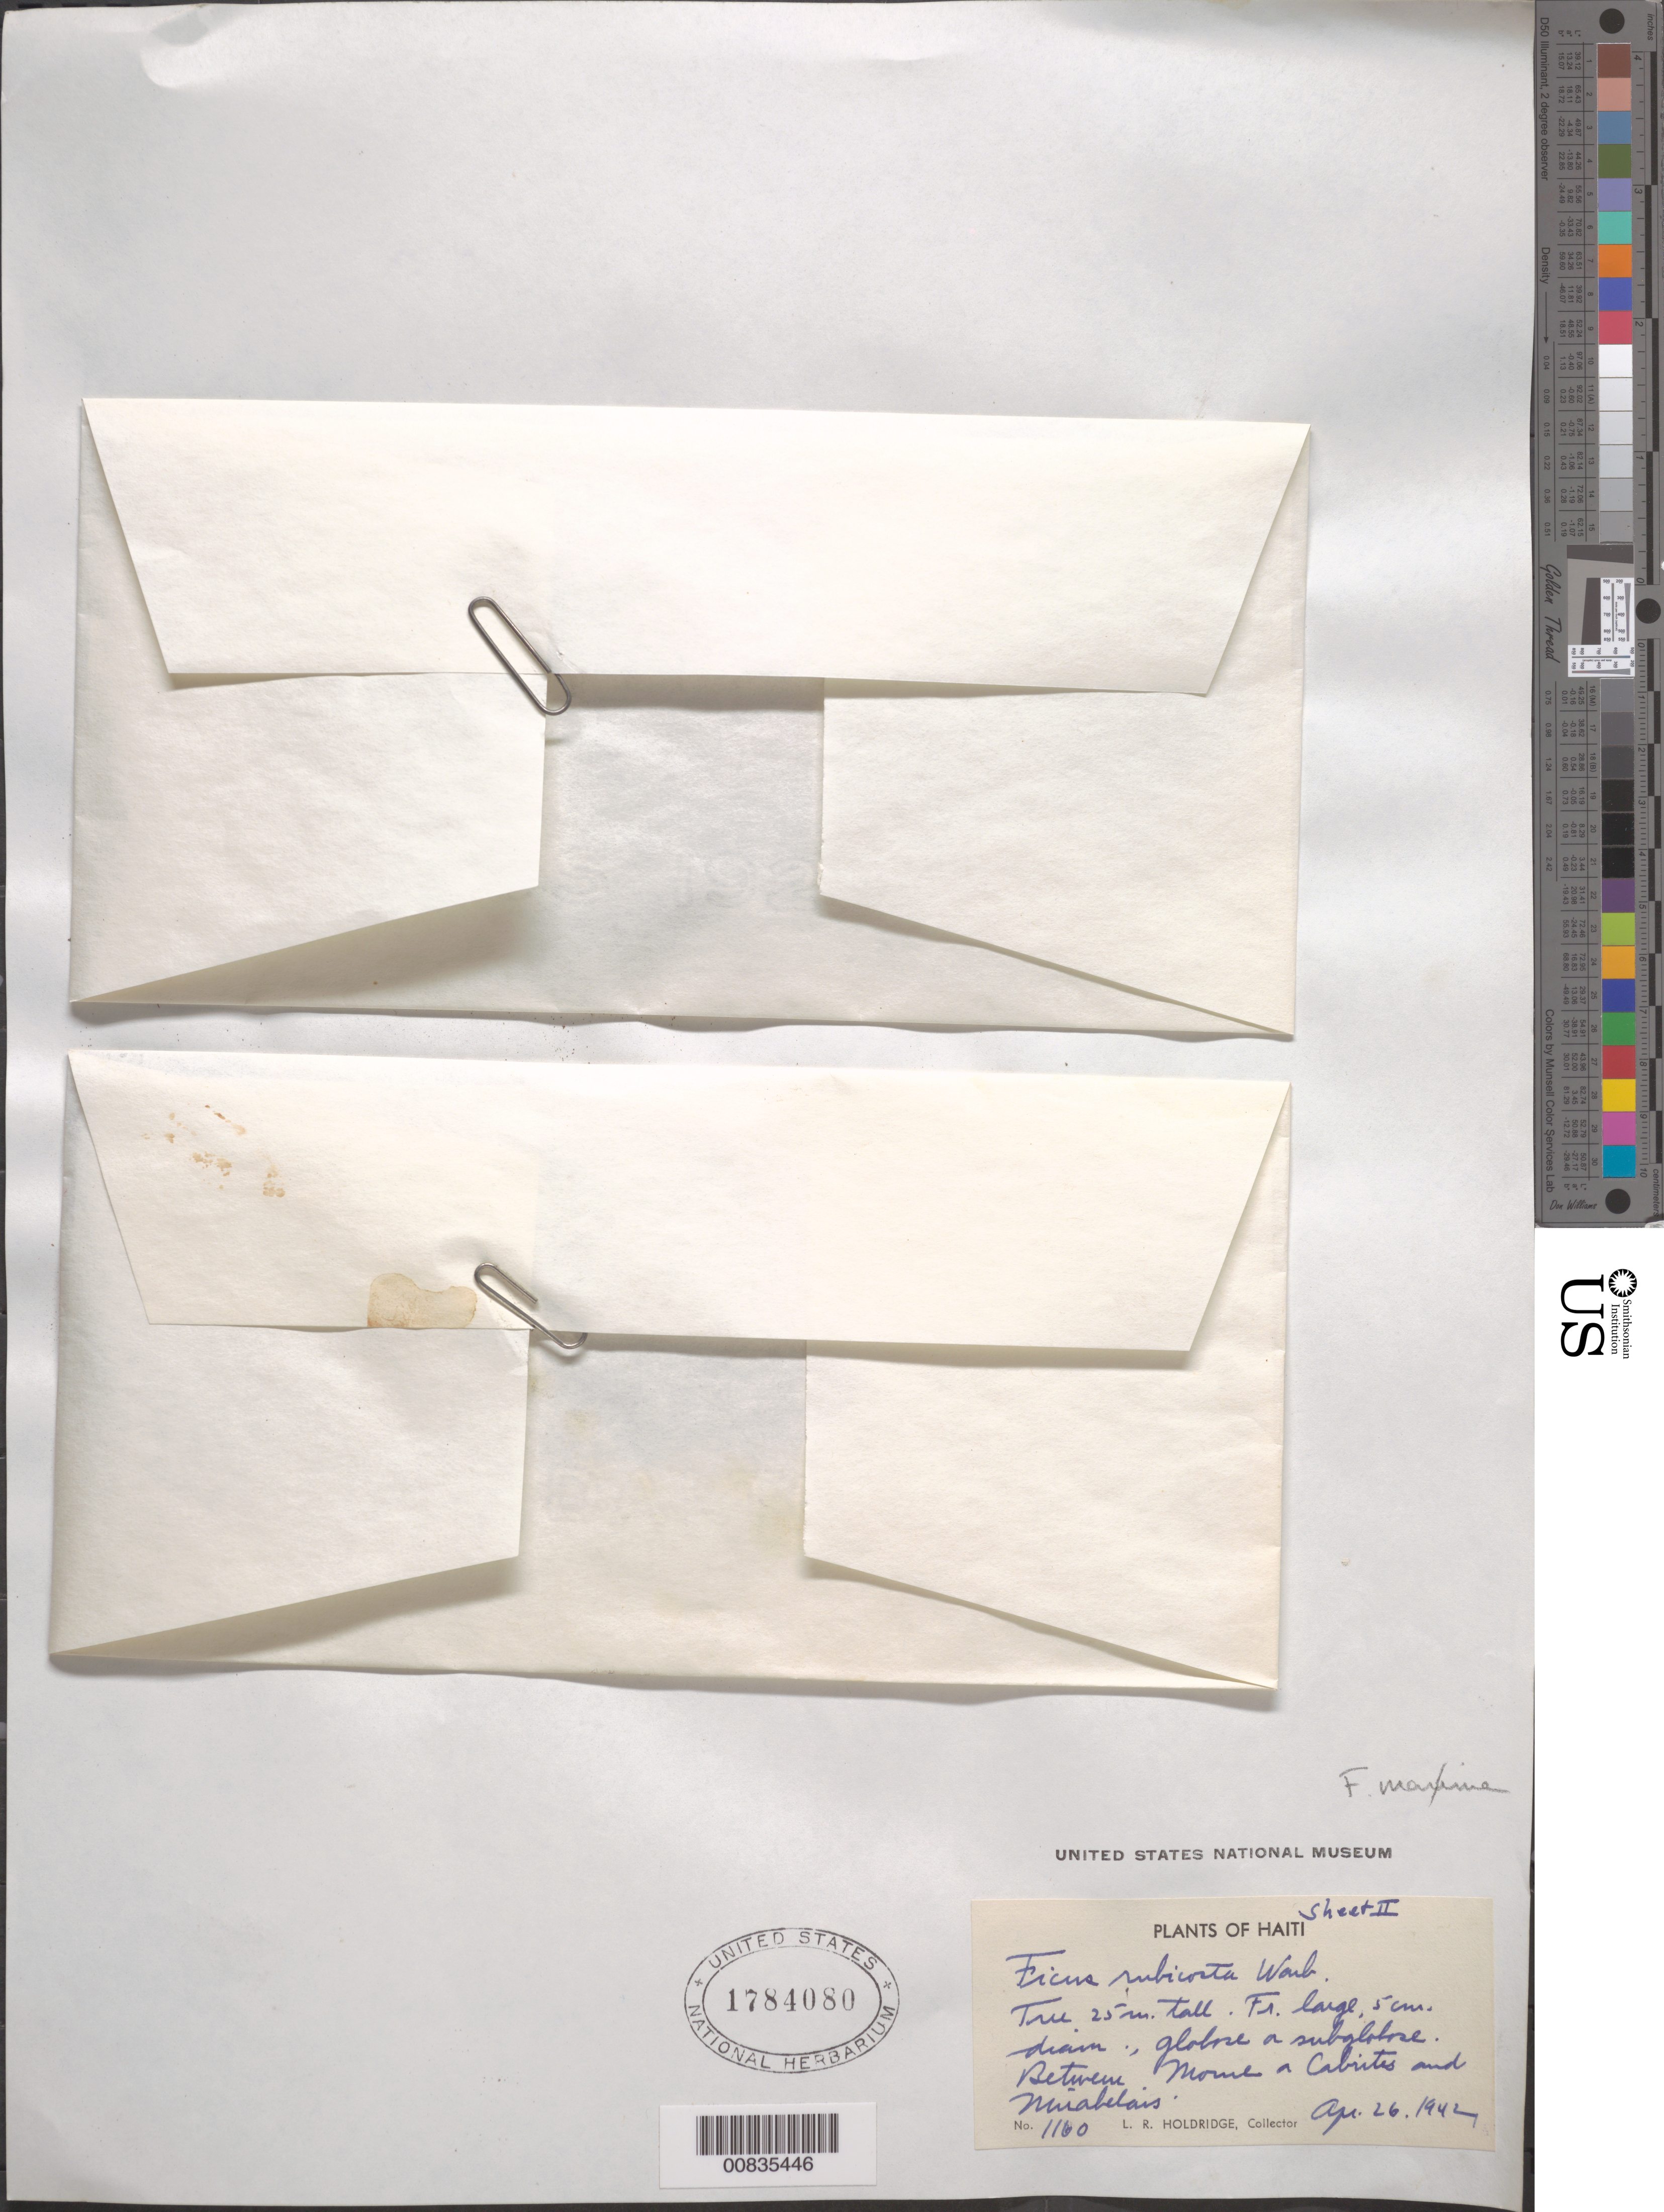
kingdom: Plantae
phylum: Tracheophyta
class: Magnoliopsida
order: Rosales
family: Moraceae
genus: Ficus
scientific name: Ficus maxima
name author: Mill.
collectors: L. Holdridge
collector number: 1160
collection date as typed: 26 Apr 1942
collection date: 1942-04-26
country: Haiti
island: Hispaniola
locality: Between Morne a Cabrites and Mirabelais.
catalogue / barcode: US 1784080